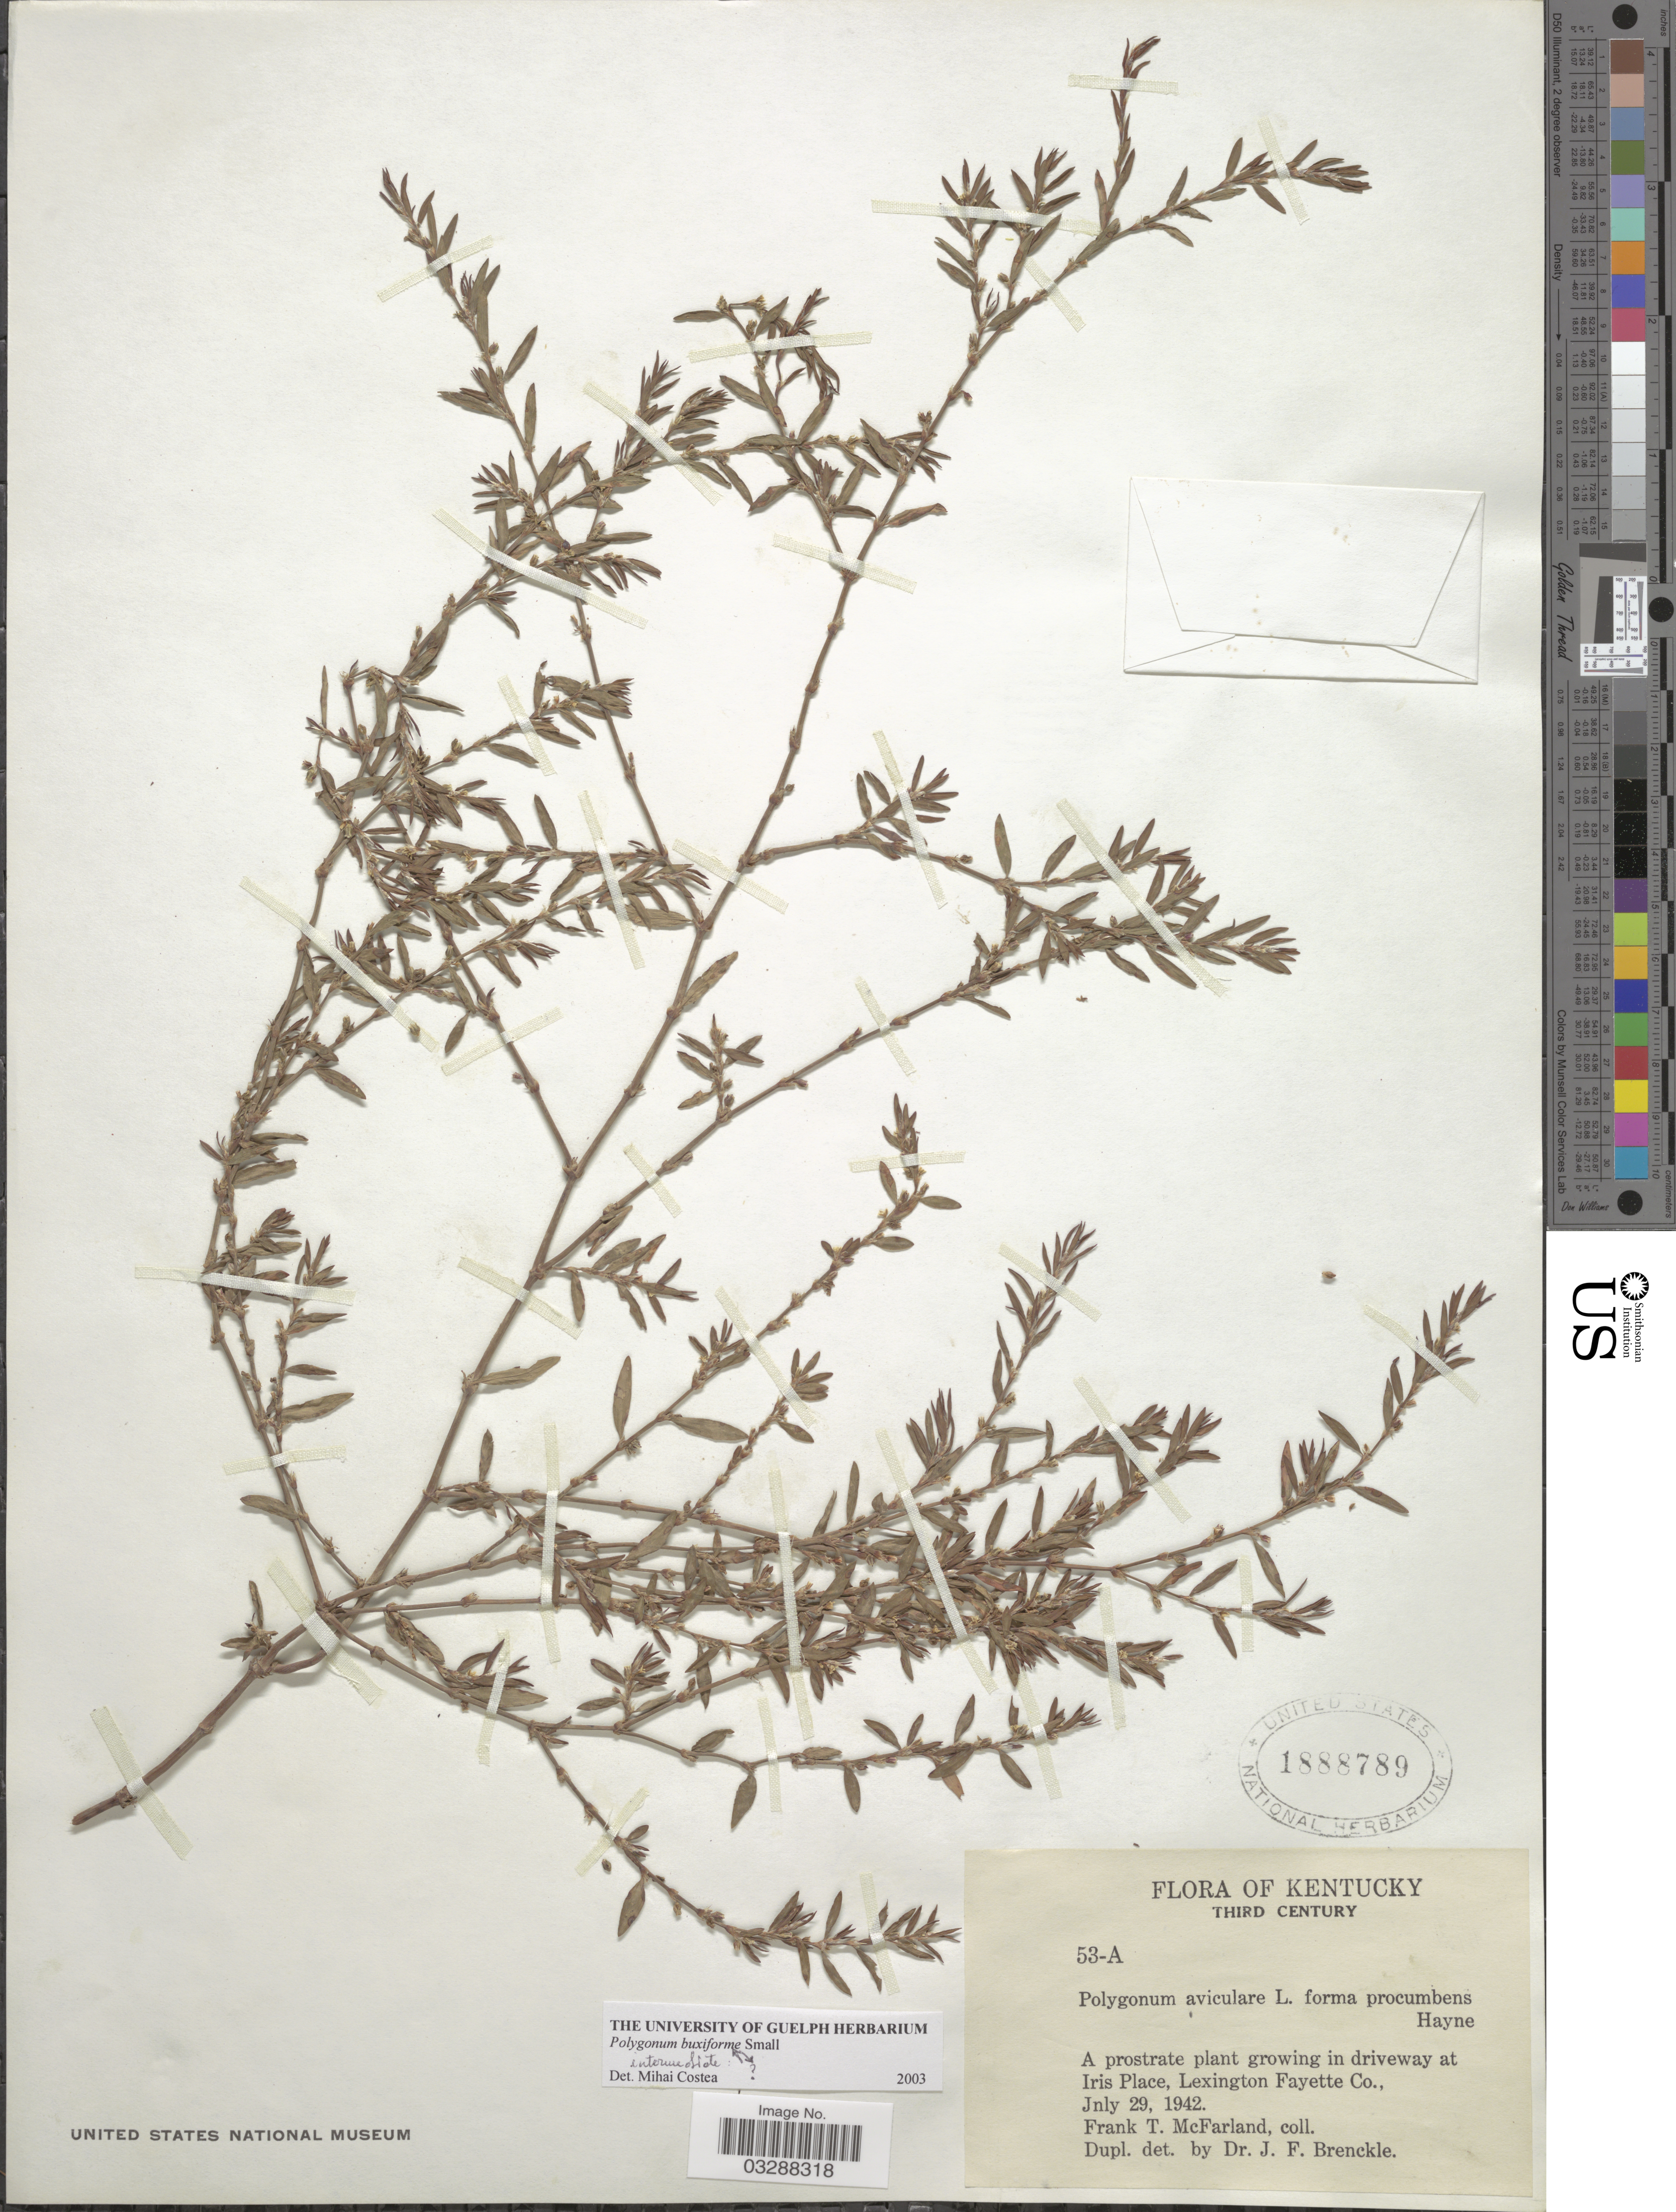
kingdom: Plantae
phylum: Tracheophyta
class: Magnoliopsida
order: Caryophyllales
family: Polygonaceae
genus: Polygonum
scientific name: Polygonum buxiforme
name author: Small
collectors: F. McFarland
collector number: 53-A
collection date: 1942-07-29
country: United States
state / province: Kentucky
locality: A prostrate plant growing in driveway at Iris Place, Lexington Fayette Co.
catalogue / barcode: US 1888789